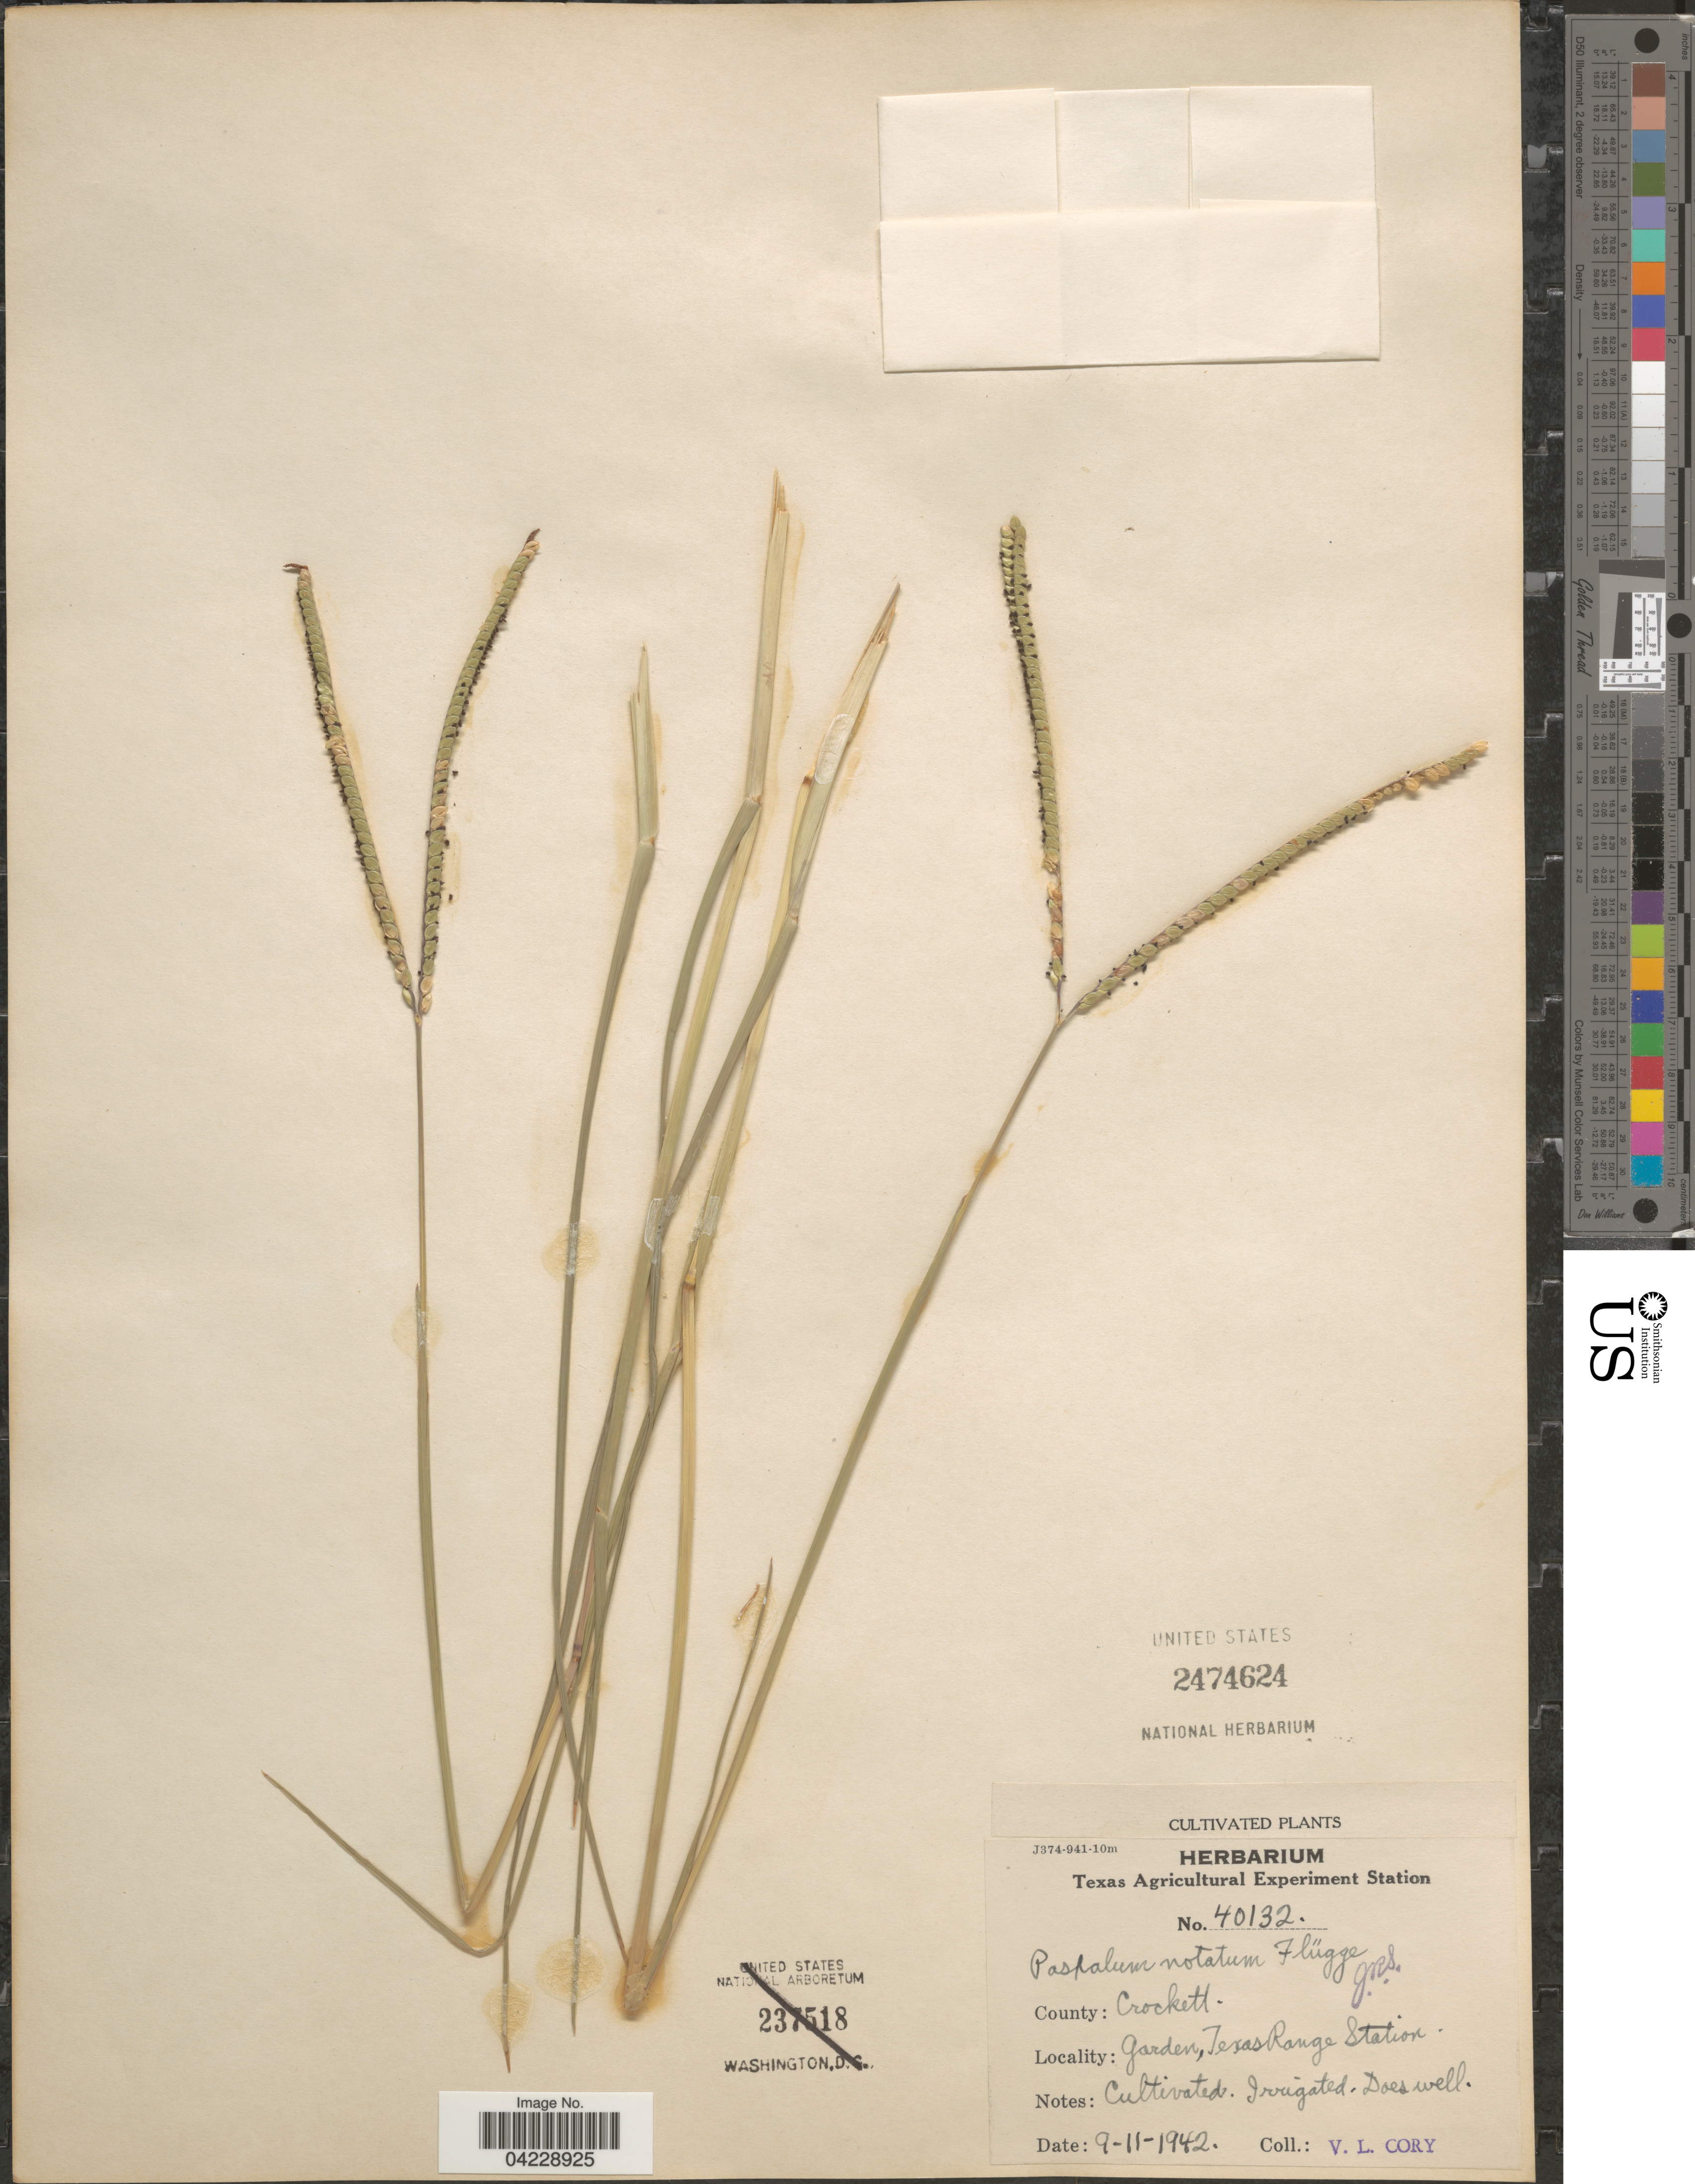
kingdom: Plantae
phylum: Tracheophyta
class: Liliopsida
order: Poales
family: Poaceae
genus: Paspalum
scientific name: Paspalum notatum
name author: Flüggé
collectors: V. Cory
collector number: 40132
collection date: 1942-09-11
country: United States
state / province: Texas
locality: County: Crockett. Garden, Texas Range Station.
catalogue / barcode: US 2474624